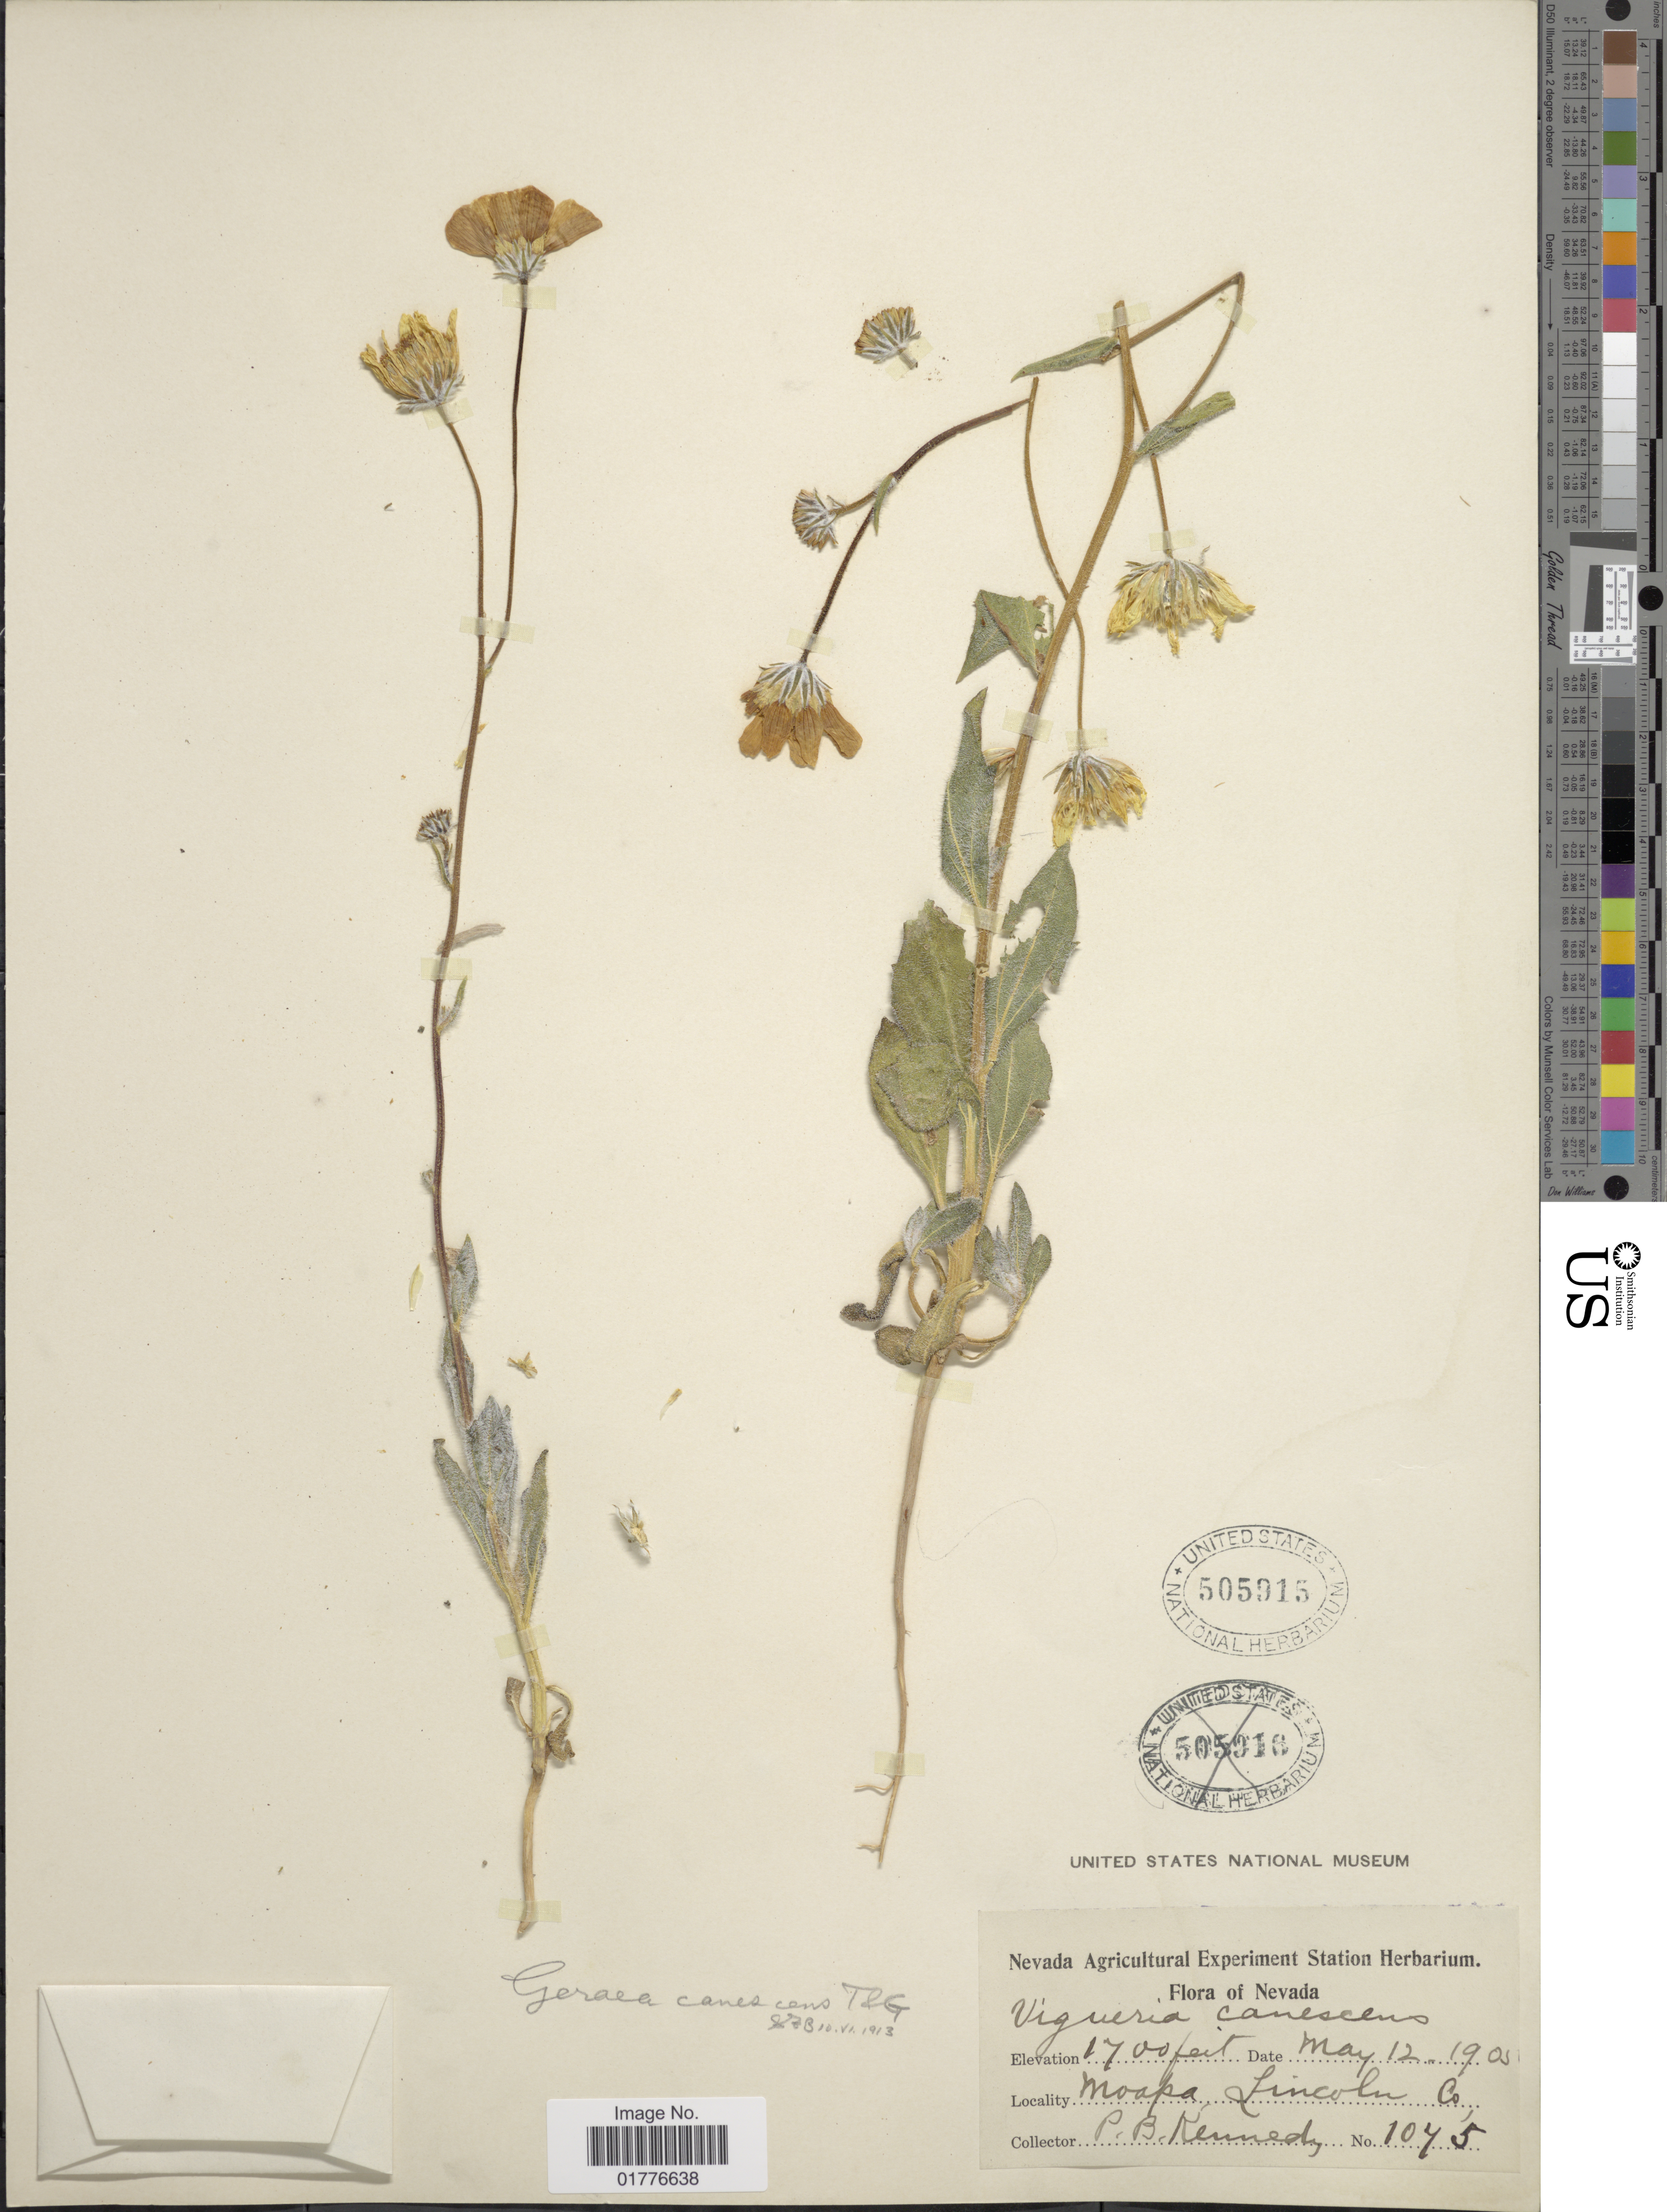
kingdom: Plantae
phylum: Tracheophyta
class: Magnoliopsida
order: Asterales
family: Asteraceae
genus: Geraea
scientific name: Geraea canescens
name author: Torr. & A. Gray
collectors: P. B. Kennedy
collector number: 1045*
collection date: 1905-05-12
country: United States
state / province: Nevada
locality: Moapa, Lincoln Co.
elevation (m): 518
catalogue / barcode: US 505915